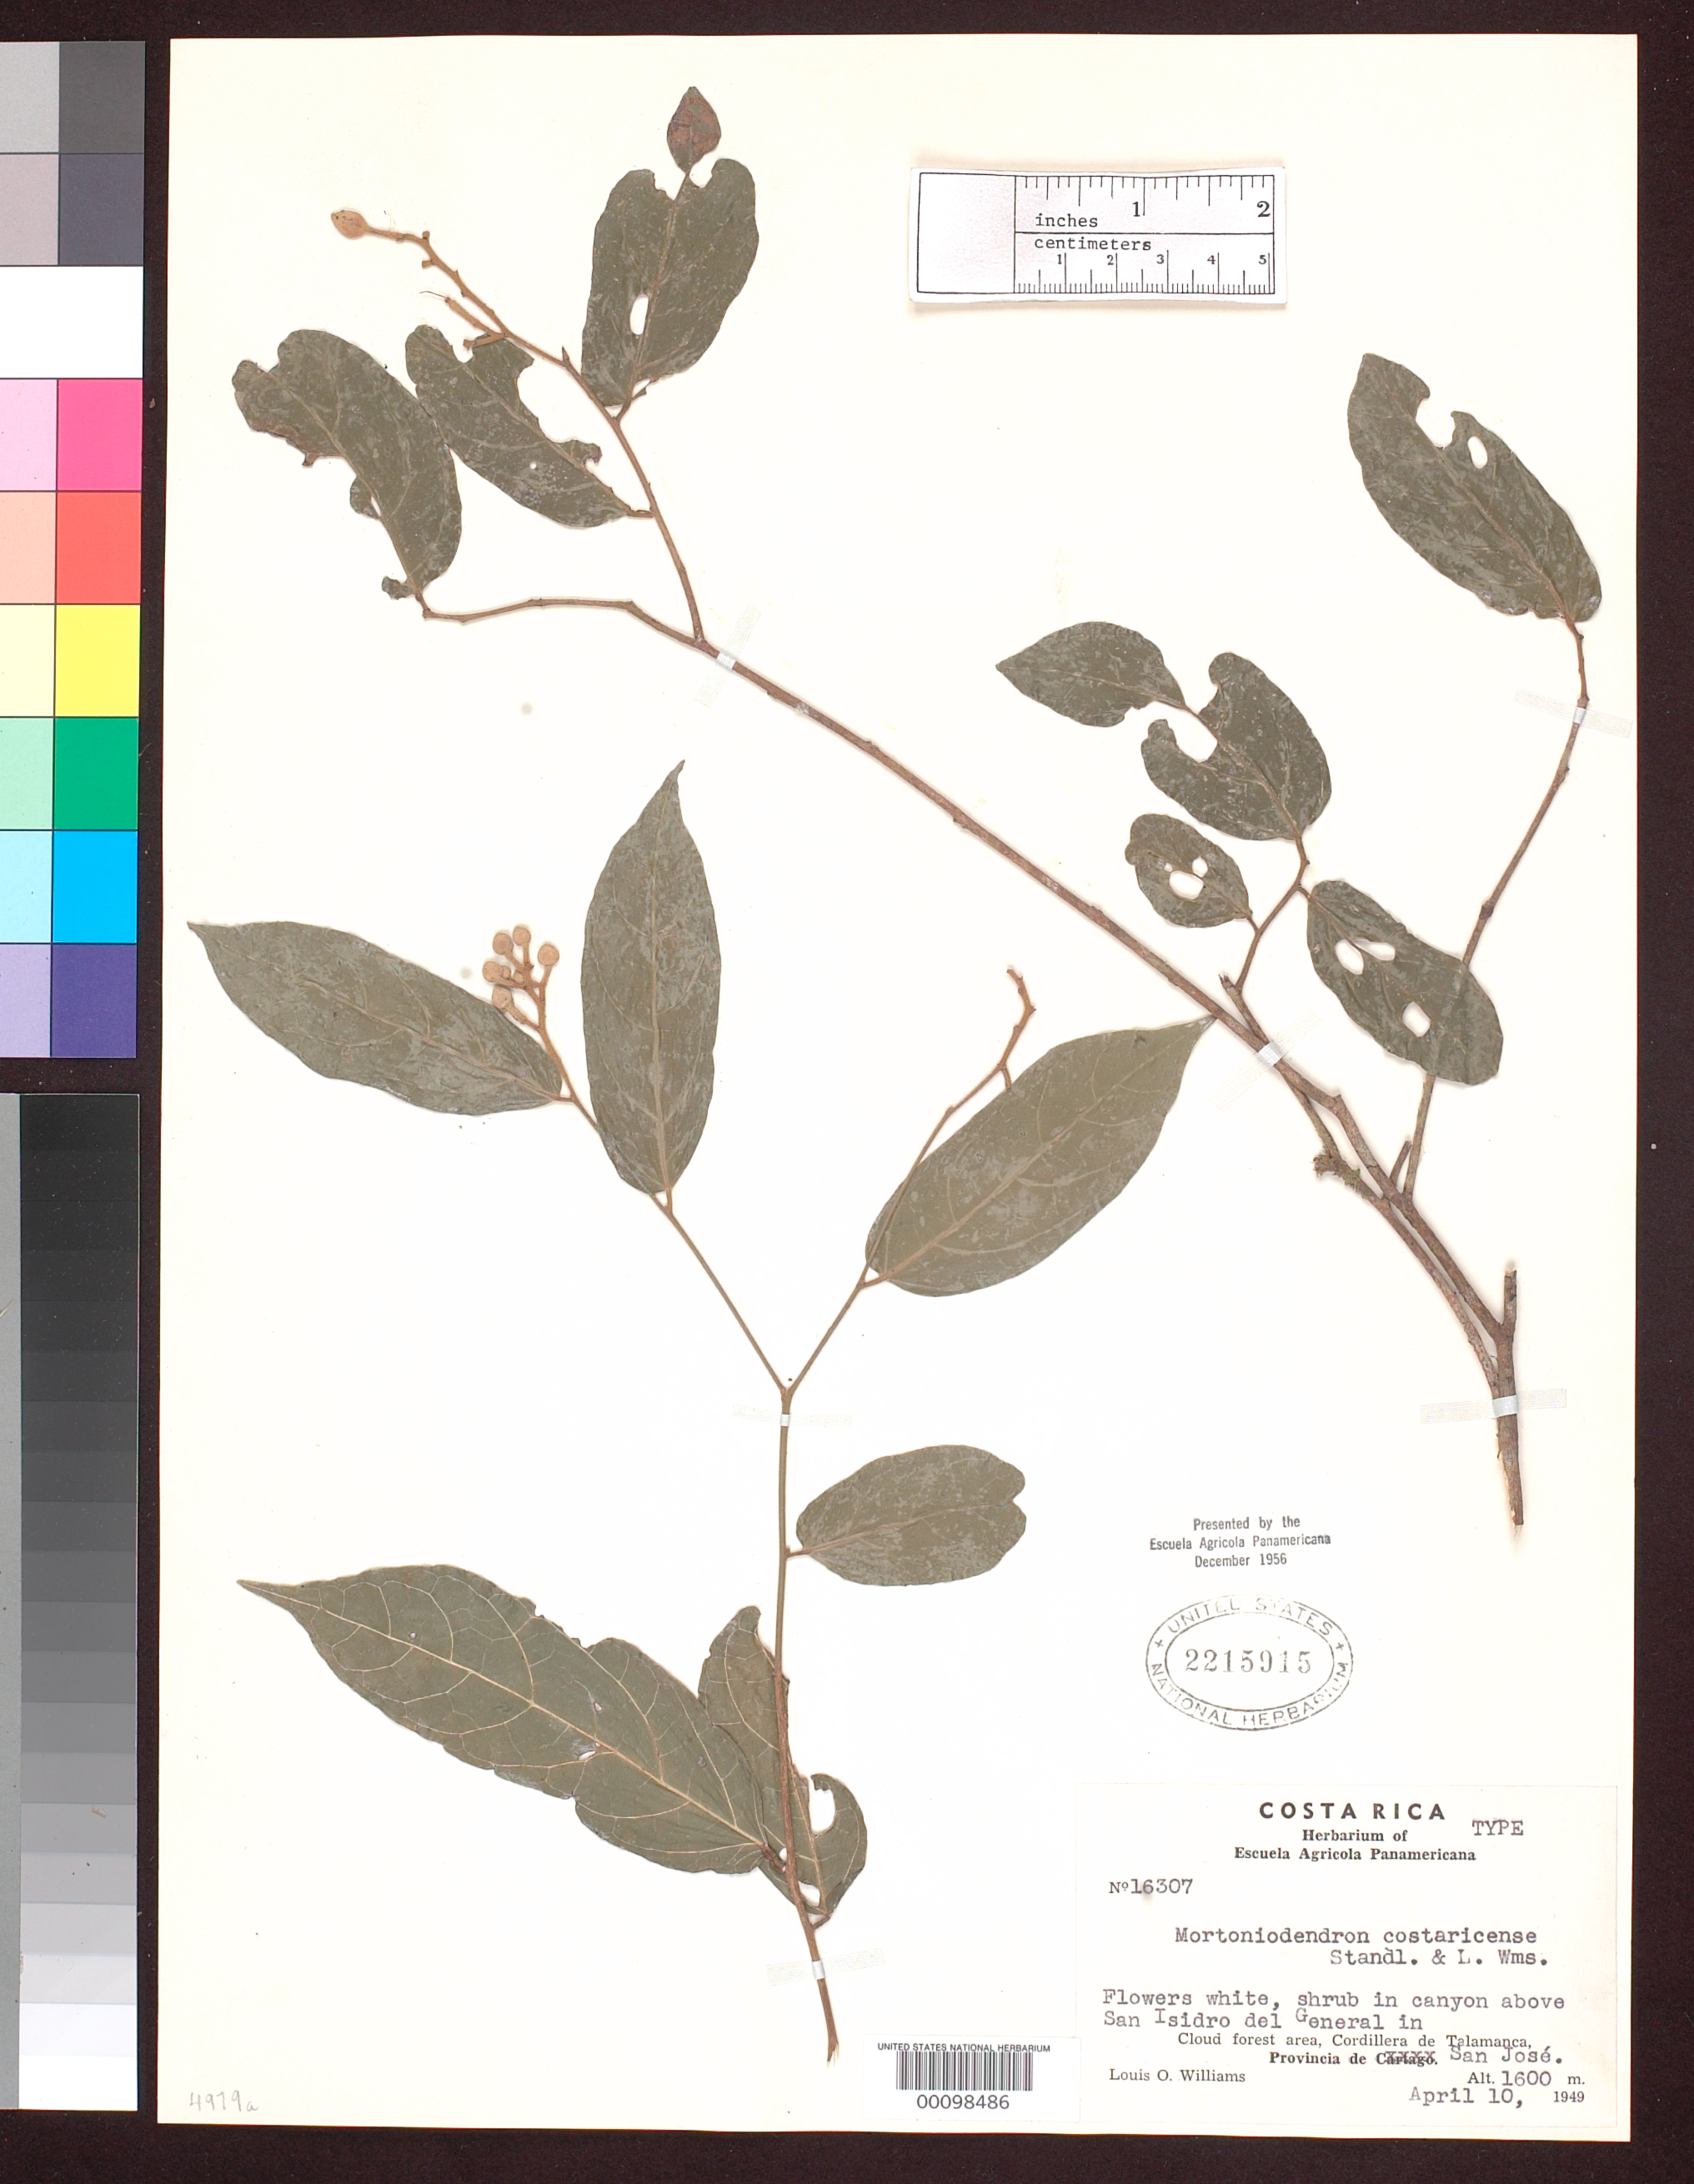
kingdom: Plantae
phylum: Tracheophyta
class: Magnoliopsida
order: Malvales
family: Malvaceae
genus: Mortoniodendron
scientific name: Mortoniodendron costaricense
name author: Standl. & L.O. Williams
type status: Holotype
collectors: L. O. Williams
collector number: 16307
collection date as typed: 10 Apr 1949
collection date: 1949-04-10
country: Costa Rica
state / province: San José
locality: Cordillera Detalamanca.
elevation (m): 1600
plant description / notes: "Presented by the Escuela Agricola Panamericana December 1956." Holotype, transferred from EAP to US (see Dorr et al. 2009, Taxon 58: 993-1001).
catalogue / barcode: US 2215915